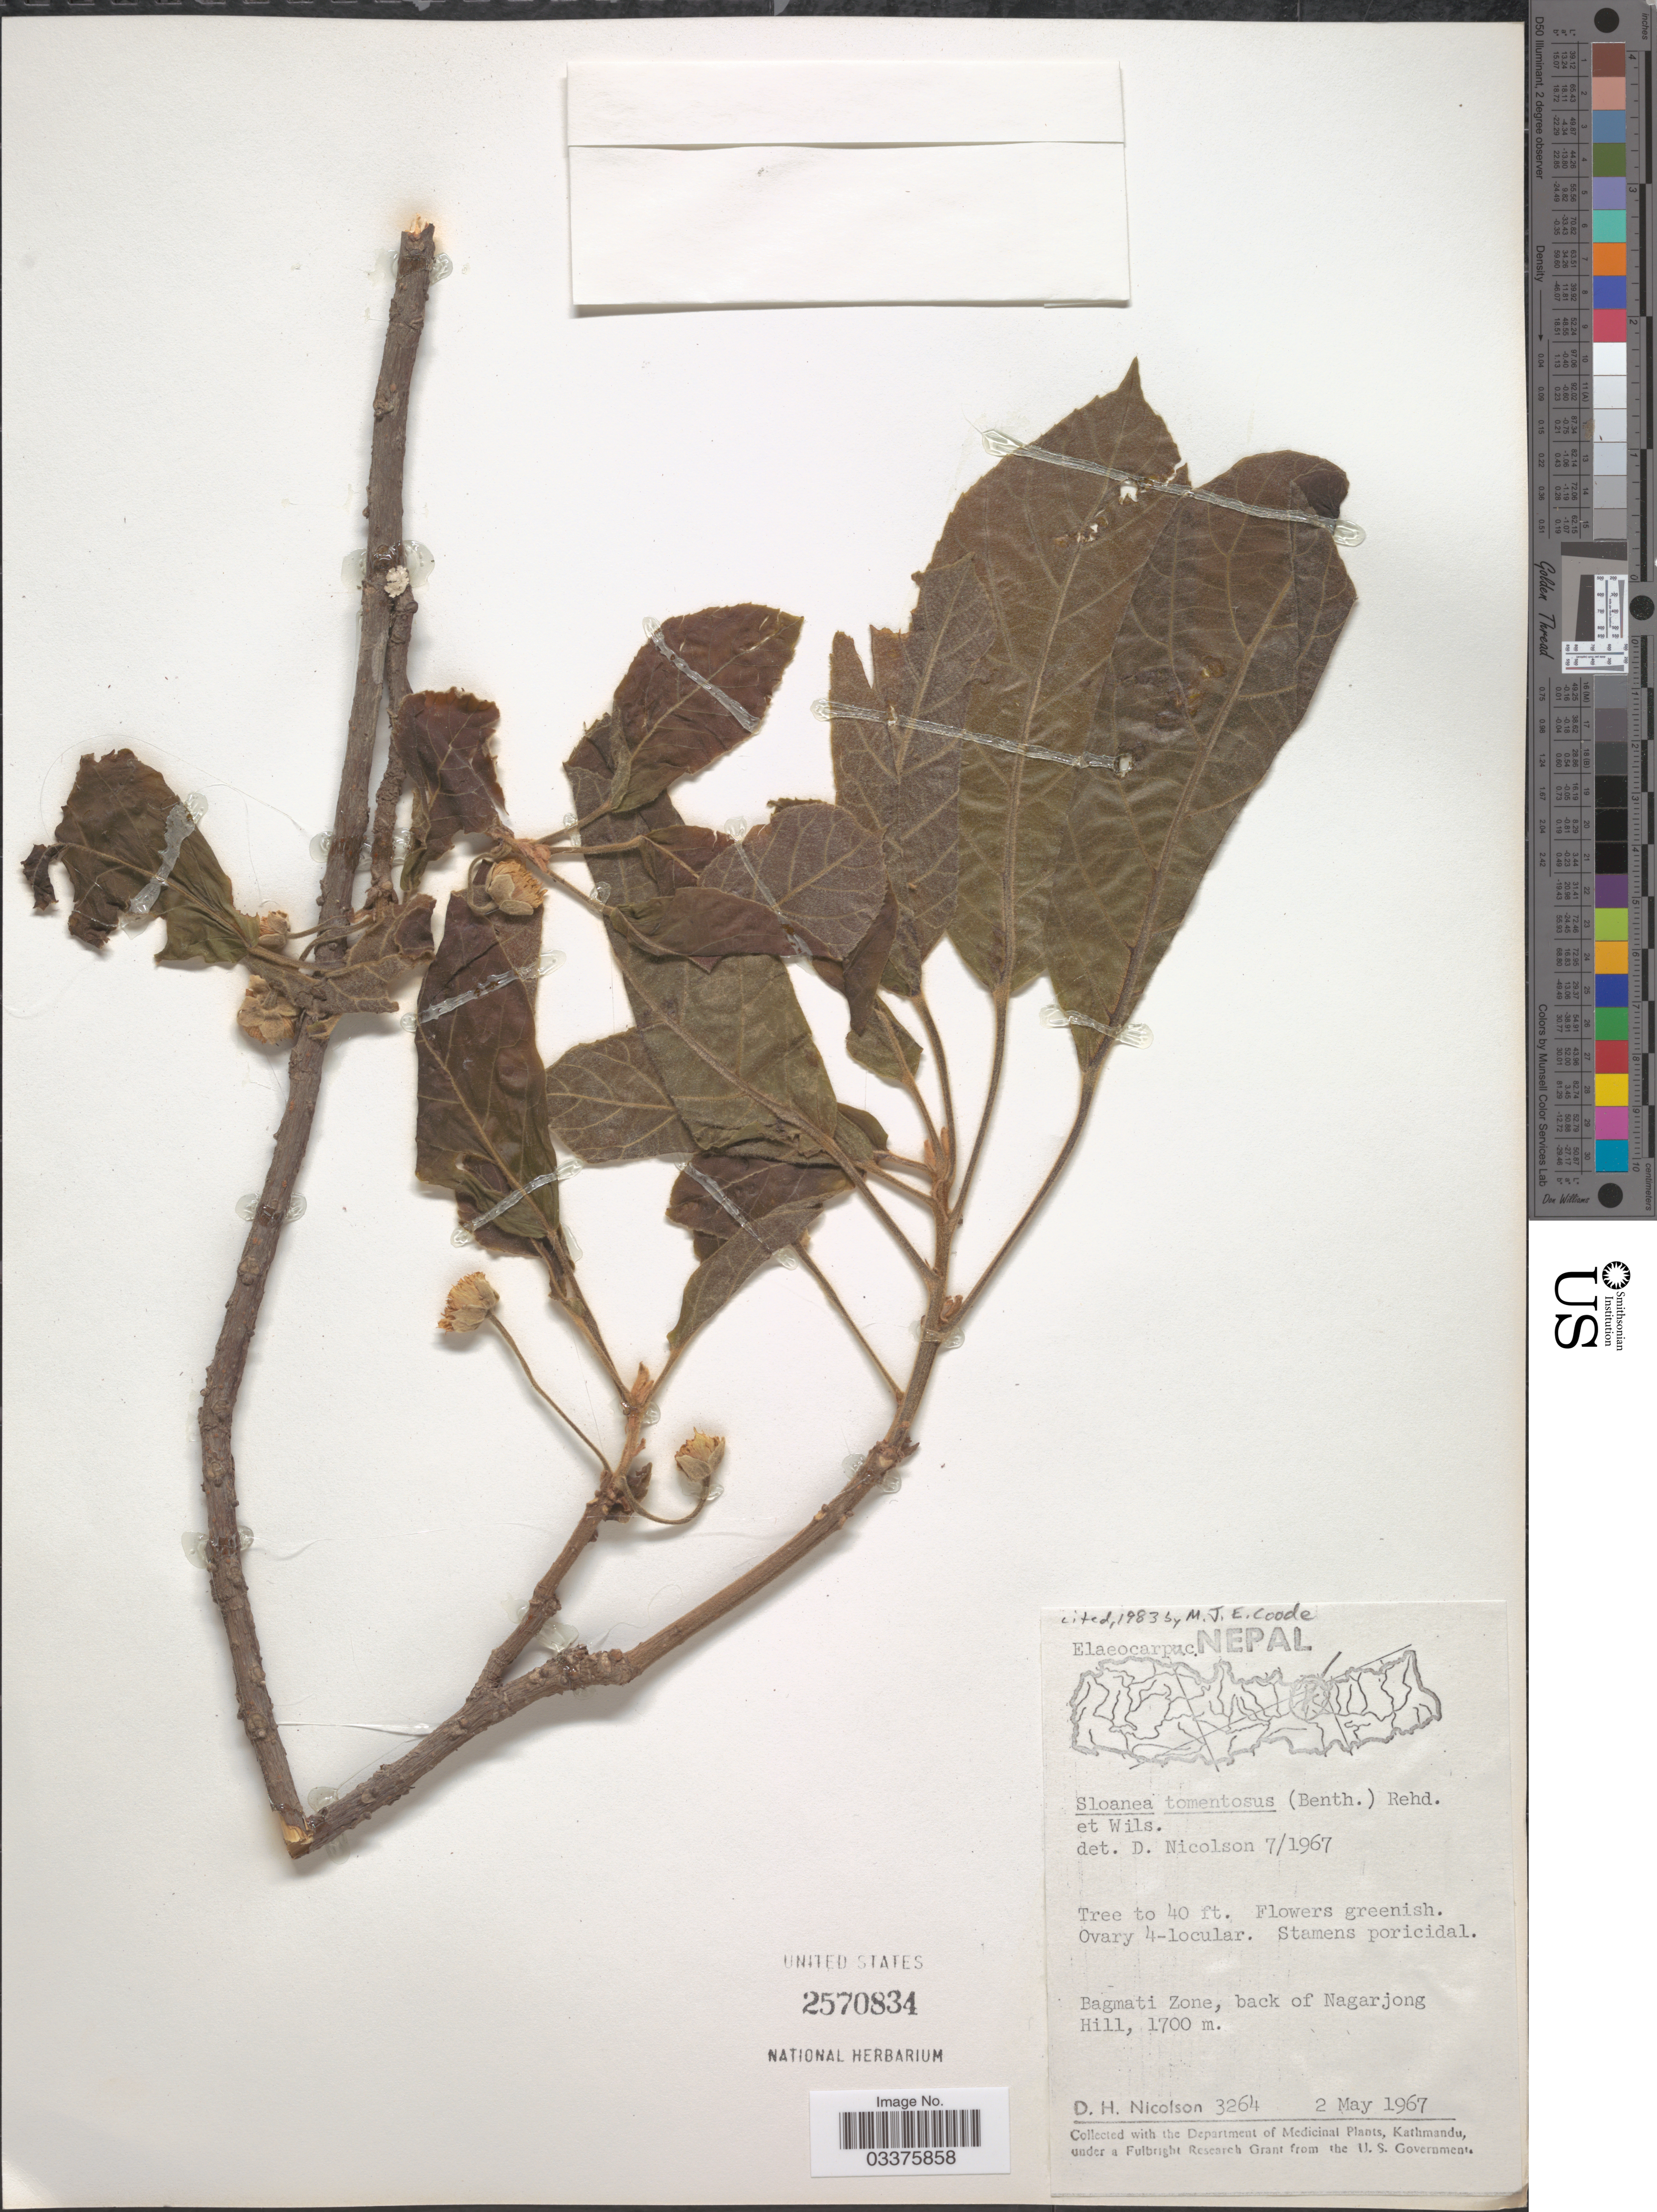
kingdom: Plantae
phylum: Tracheophyta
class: Magnoliopsida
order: Oxalidales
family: Elaeocarpaceae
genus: Sloanea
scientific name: Sloanea tomentosa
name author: (Benth.) Rehder & E.H. Wilson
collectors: D. H. Nicolson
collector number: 3264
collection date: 1967-05-02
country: Nepal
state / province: Bagmati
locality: Bagmati Zone, back of Nagarjong Hill.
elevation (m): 1700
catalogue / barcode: US 2570834